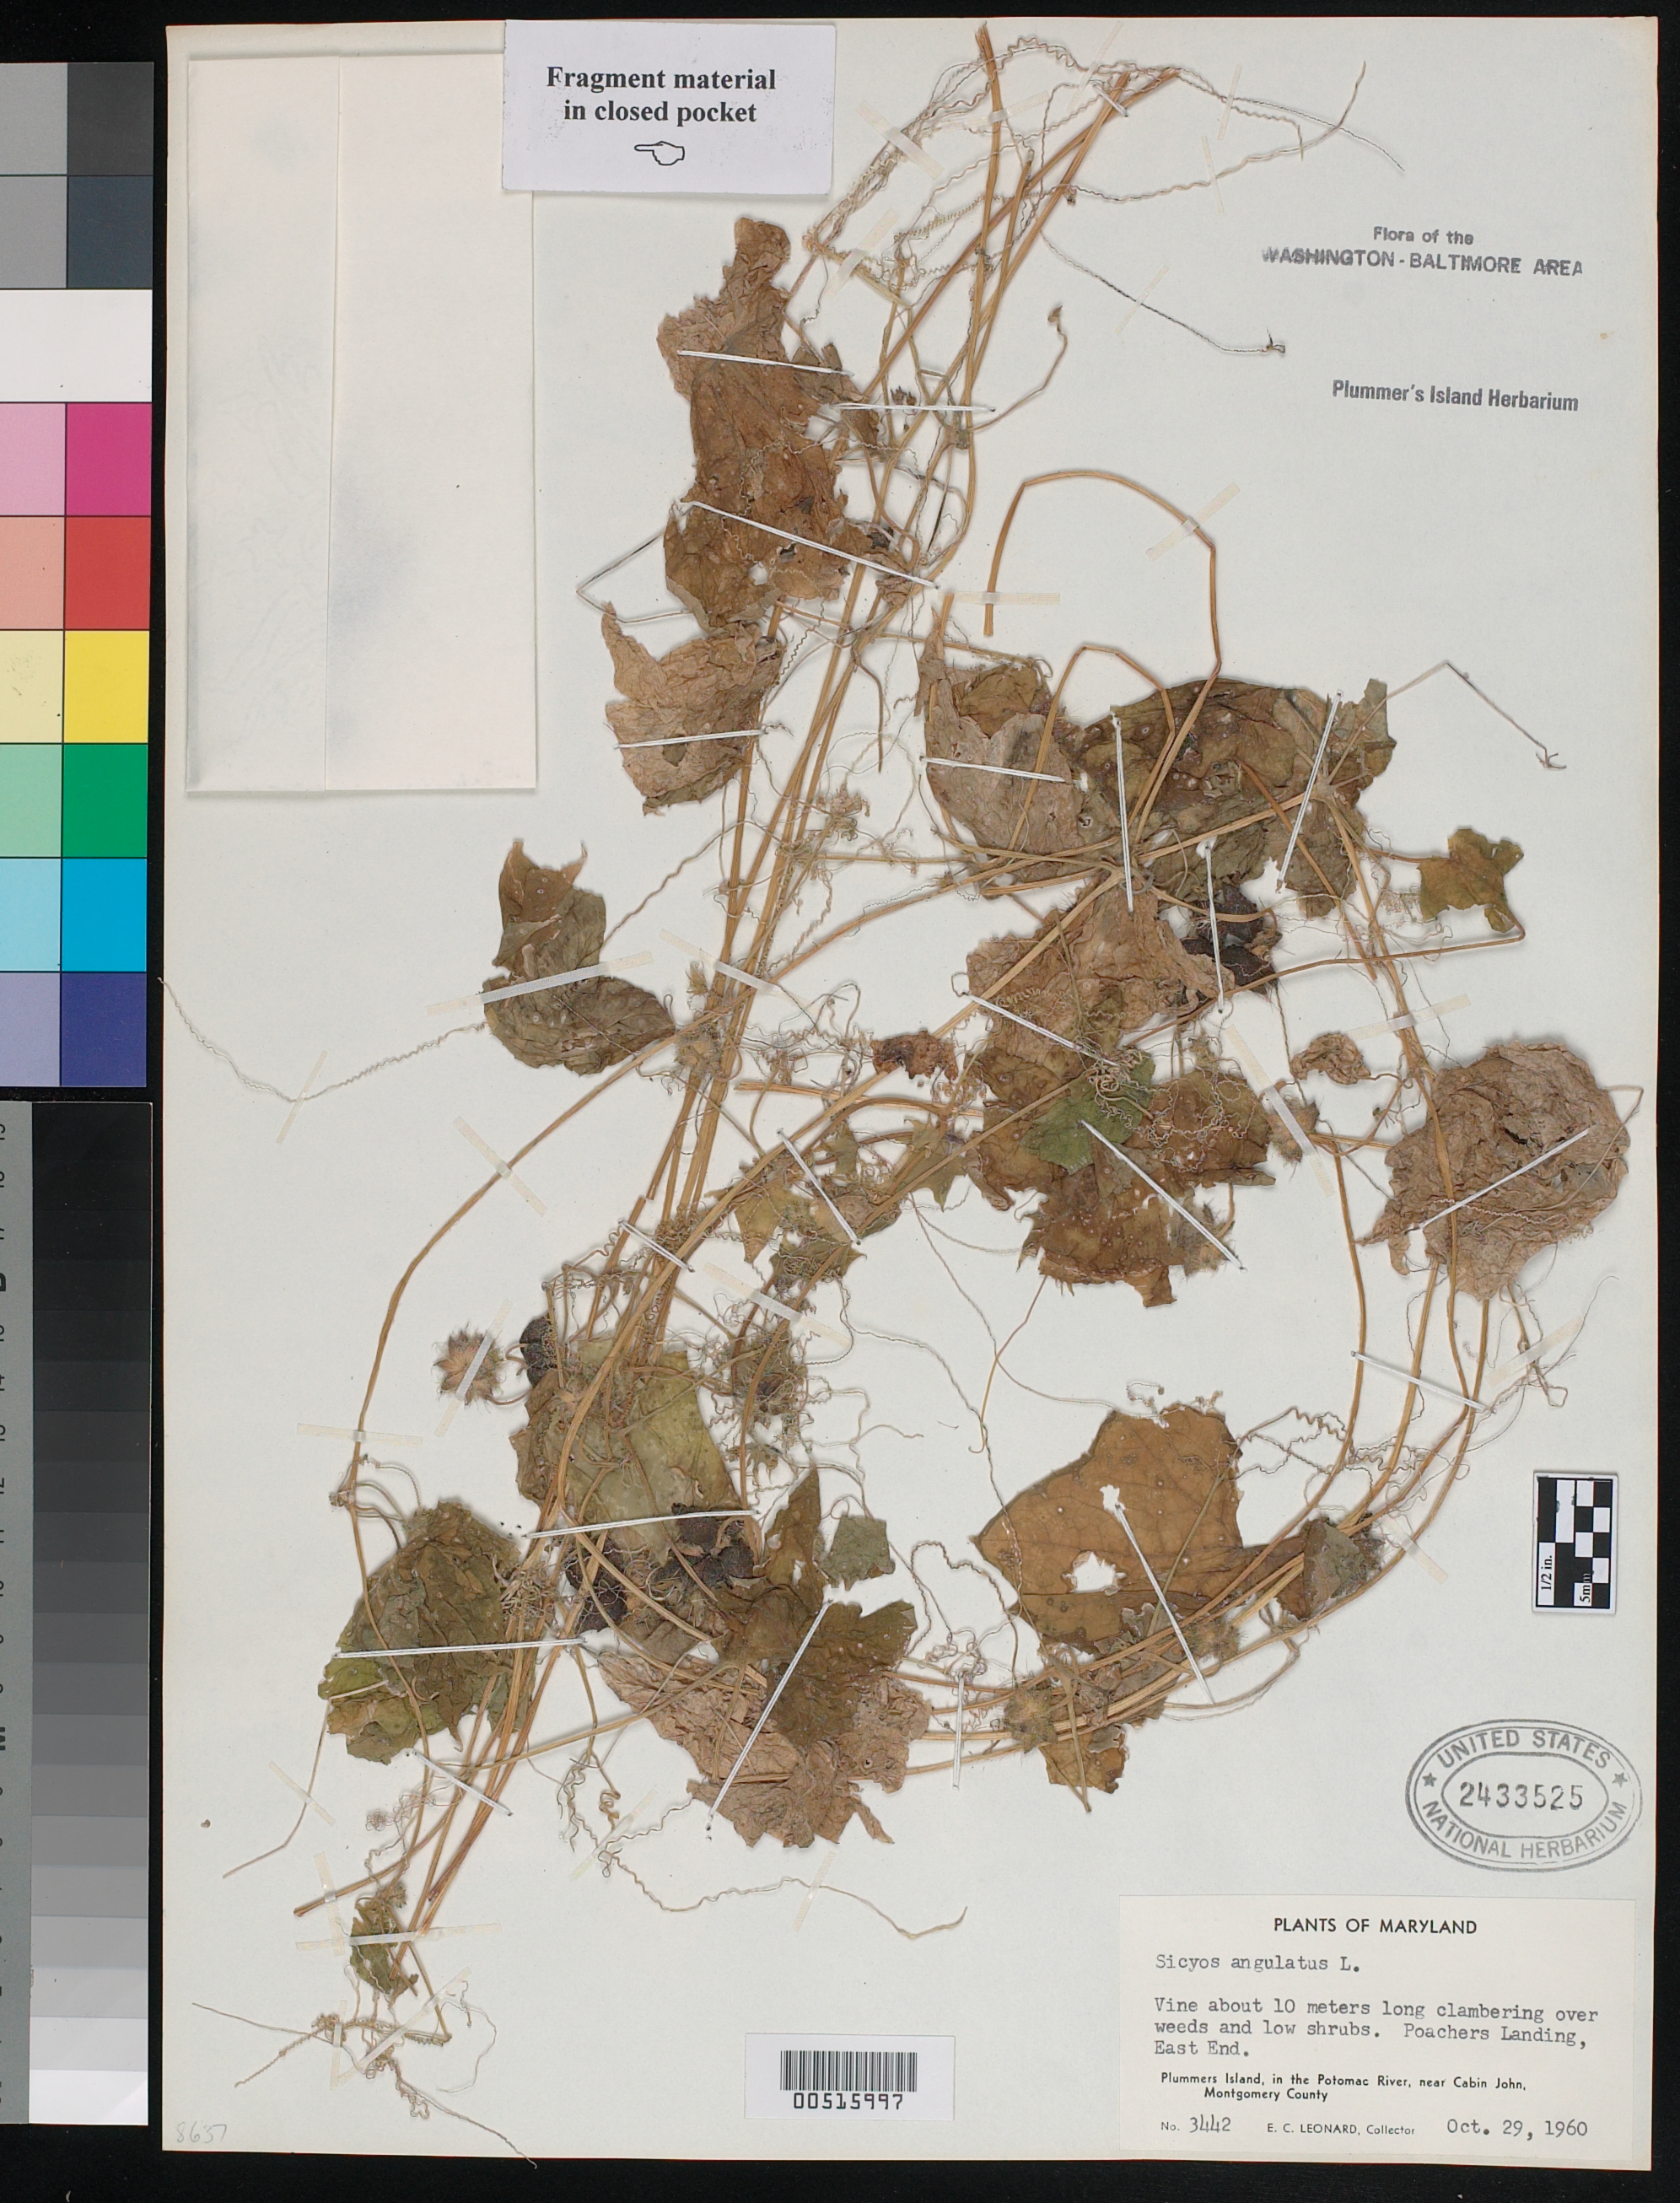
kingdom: Plantae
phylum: Tracheophyta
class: Magnoliopsida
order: Cucurbitales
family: Cucurbitaceae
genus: Sicyos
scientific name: Sicyos angulatus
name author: L.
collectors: E. C. Leonard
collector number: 3442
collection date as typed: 29 Oct 1960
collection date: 1960-10-29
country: United States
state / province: Maryland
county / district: Montgomery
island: Plummers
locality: Plummers Island, near Cabin John, Poachers Island, east end Plummers Island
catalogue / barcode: US 2433525